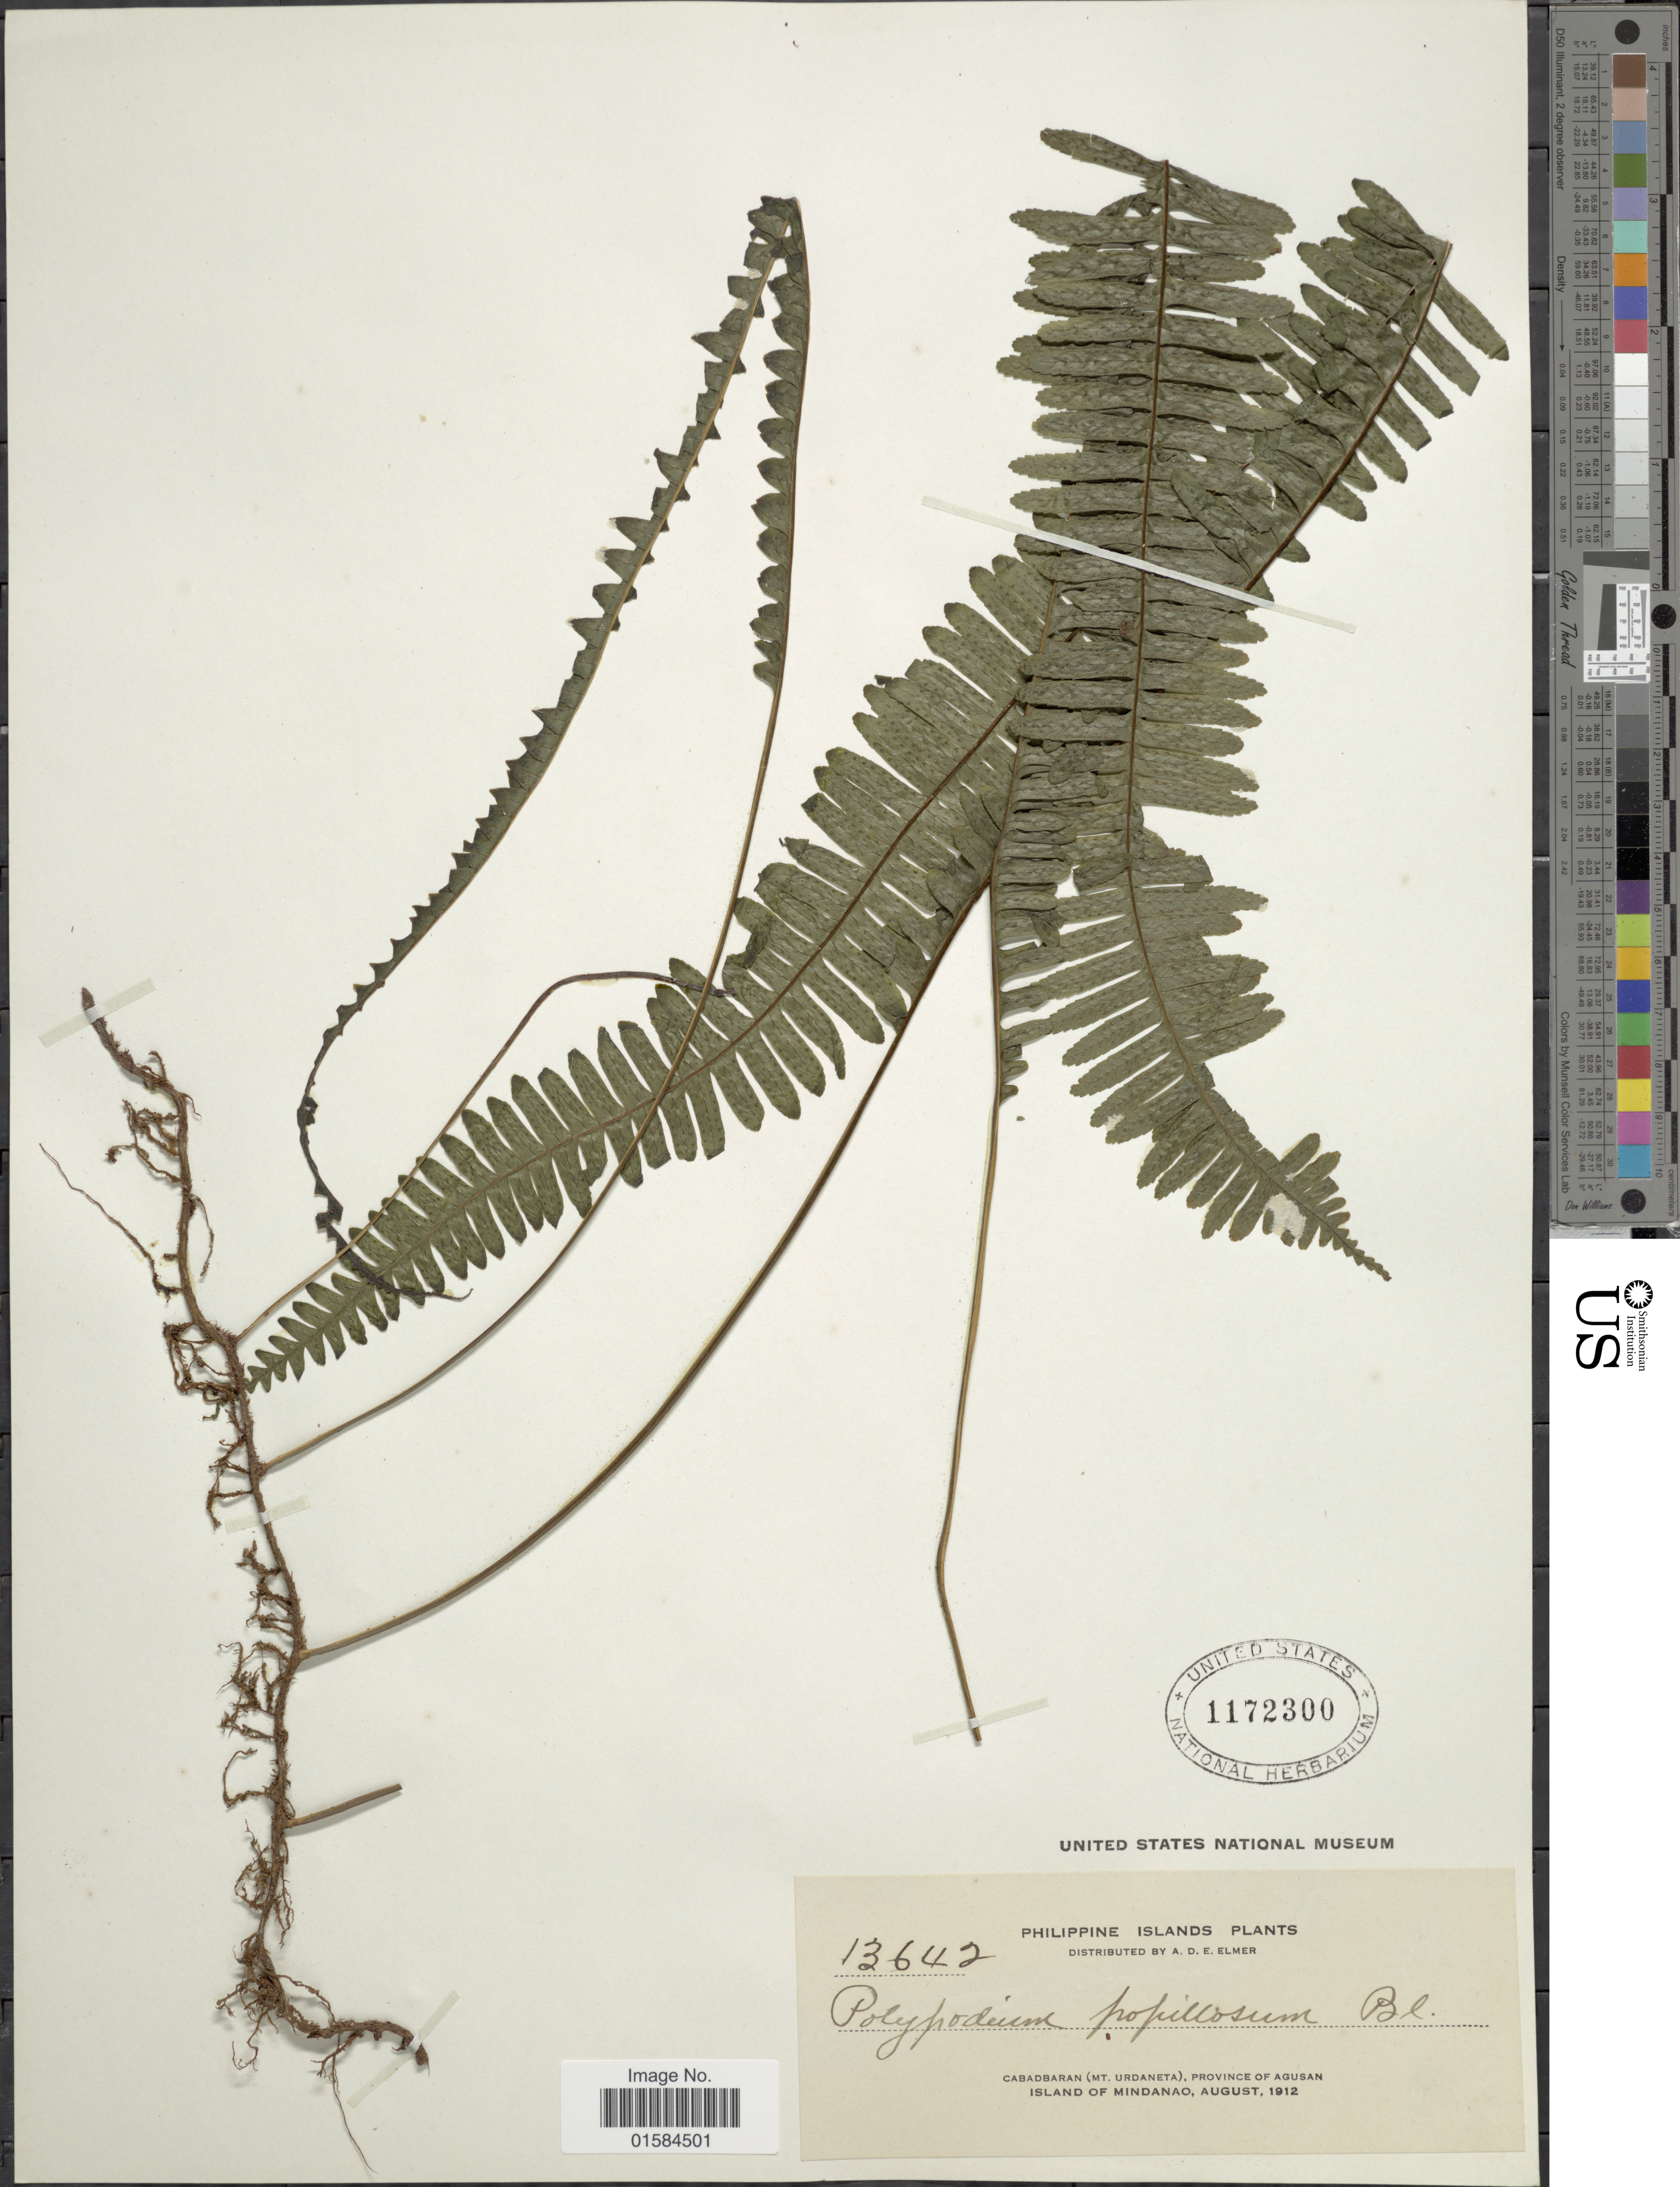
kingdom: Plantae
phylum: Tracheophyta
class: Polypodiopsida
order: Polypodiales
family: Polypodiaceae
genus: Thylacopteris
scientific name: Thylacopteris papillosa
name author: (Blume) Kunze ex J. Sm.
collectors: A. D. E. Elmer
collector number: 13642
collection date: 1912-08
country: Philippines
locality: Philippine Islands, Cabadbaran (mt. Urdaneta), Province of Agusan, Island of Mindanao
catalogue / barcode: US 1172300